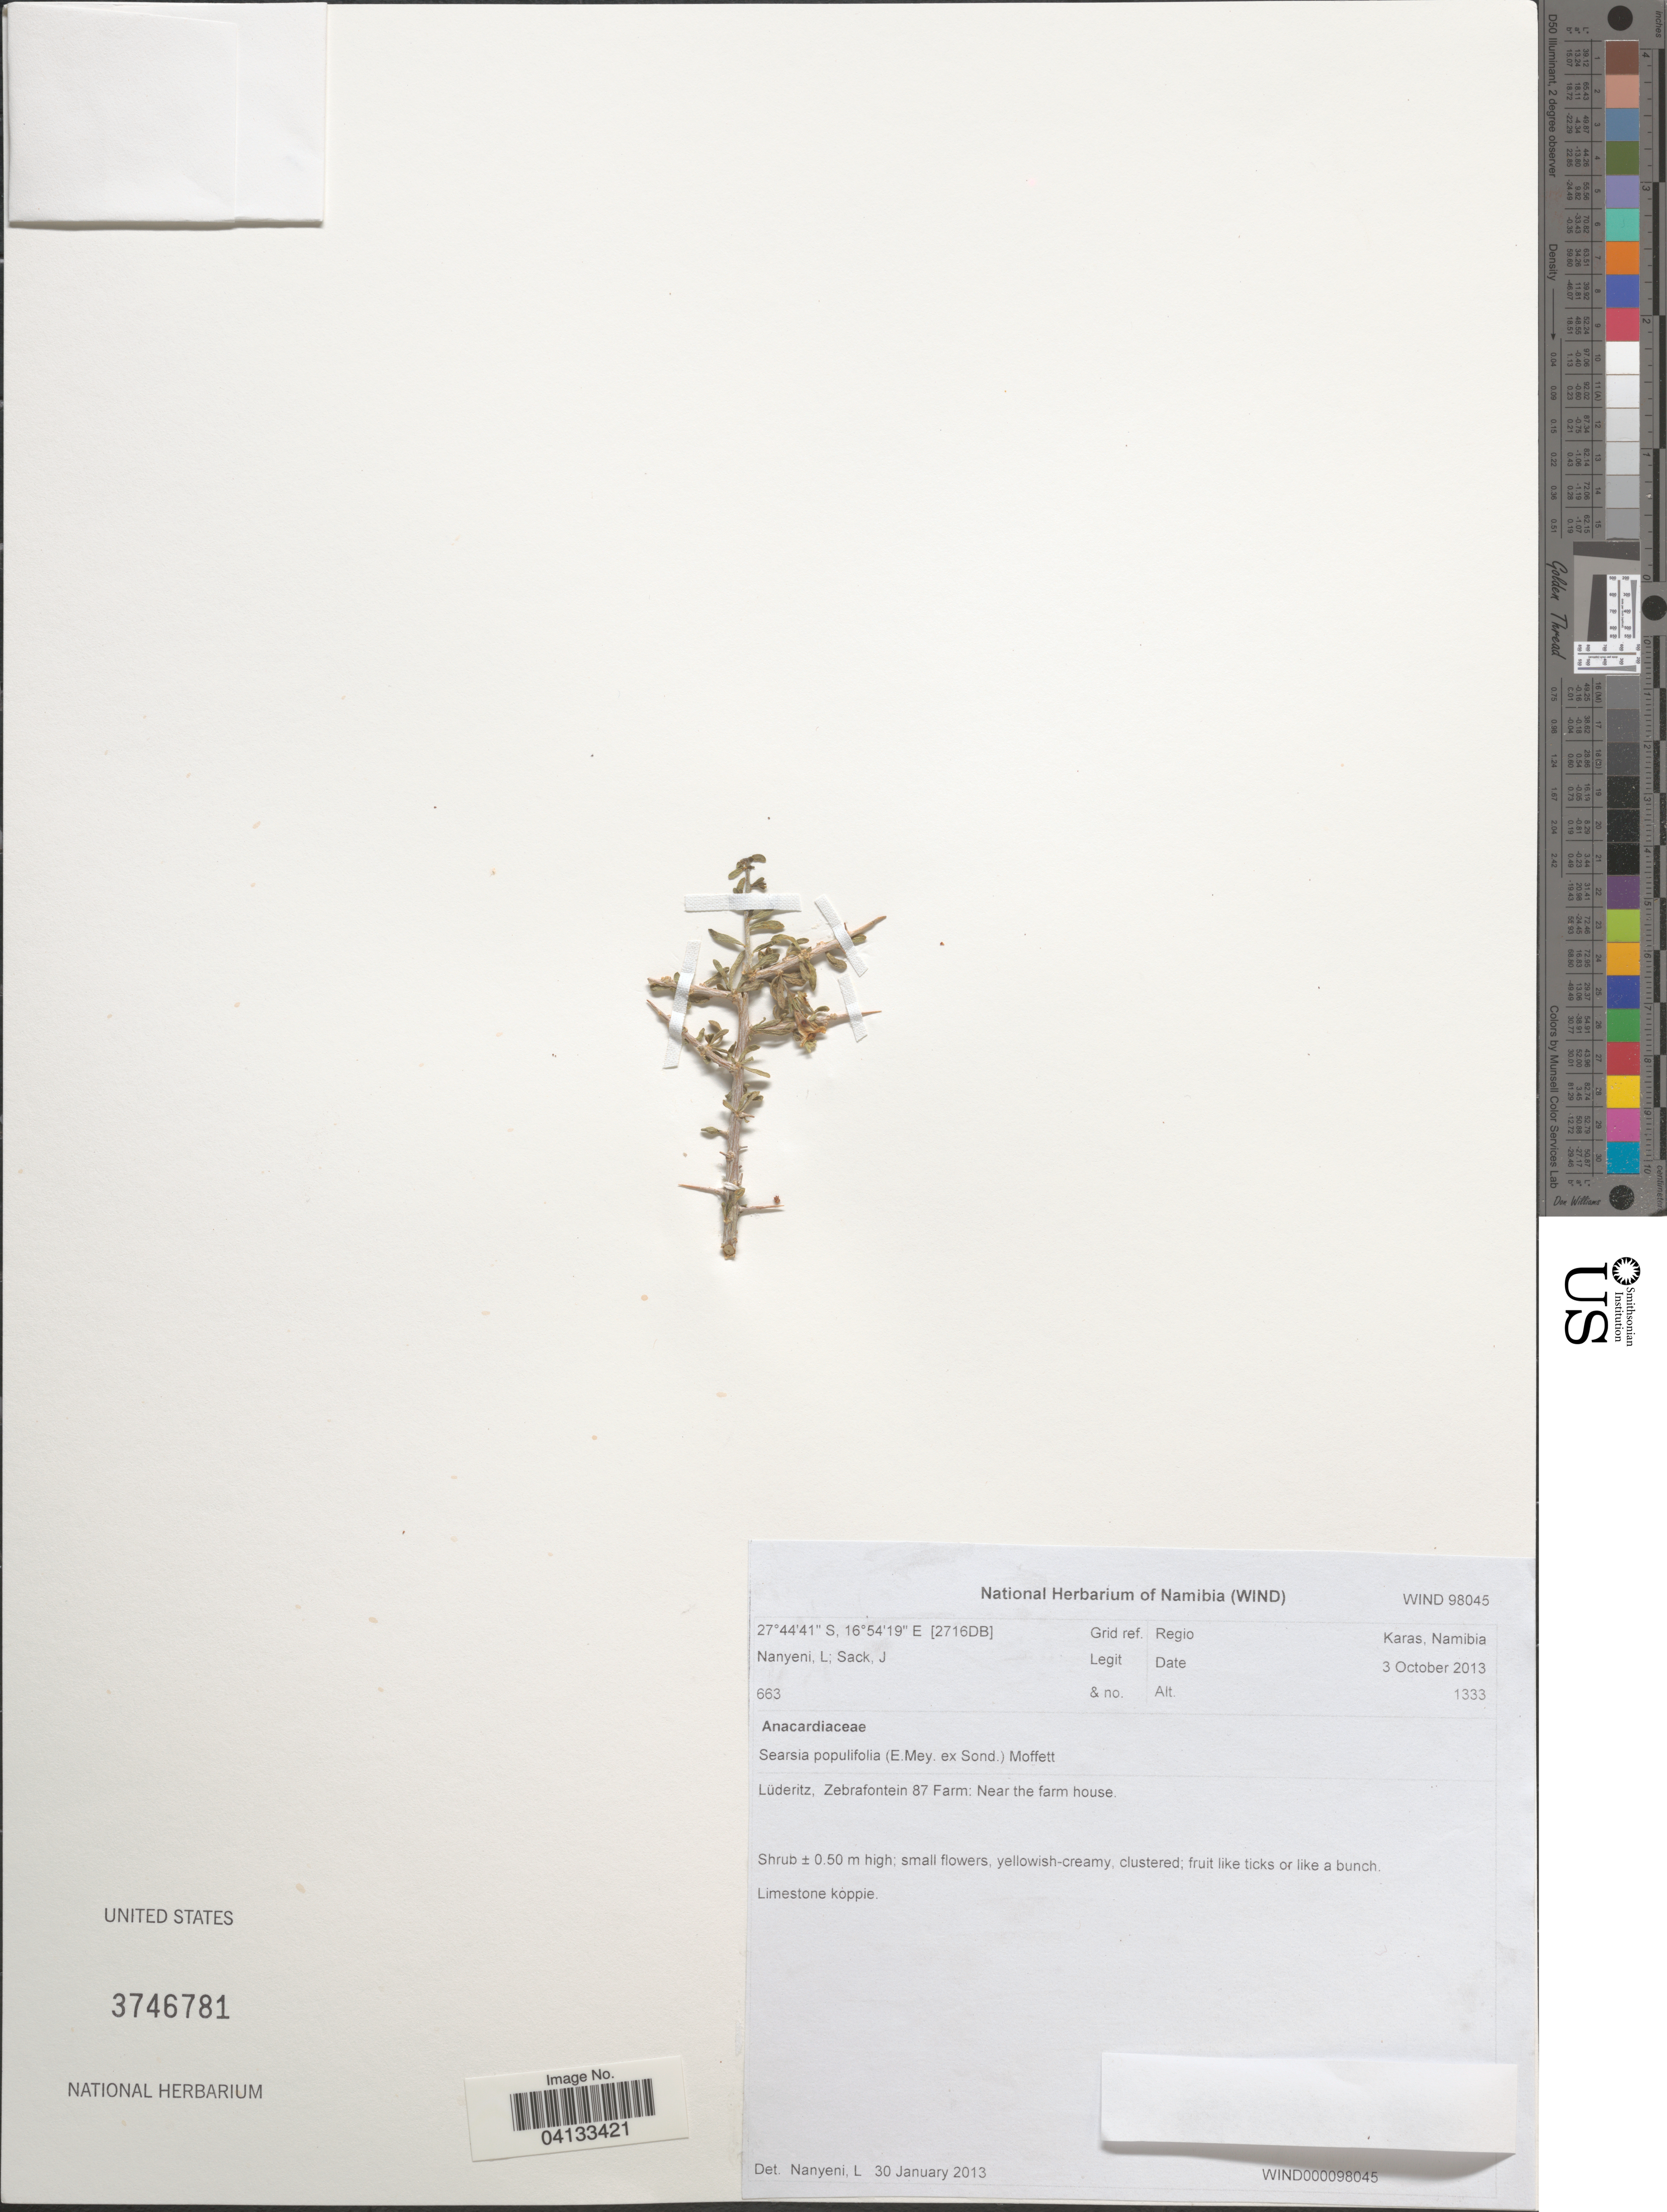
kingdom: Plantae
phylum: Tracheophyta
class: Magnoliopsida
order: Sapindales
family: Anacardiaceae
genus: Searsia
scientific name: Searsia populifolia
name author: (E. Mey. ex Sond.) Moffett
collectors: L. Nanyeni & J. Sack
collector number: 663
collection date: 2013-10-03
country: Namibia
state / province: Karas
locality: Grid ref. Regio Karas. Lüderitz, Zebrafontein 87 Farm: Near the farm house. [2716DB].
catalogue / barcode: US 3746781